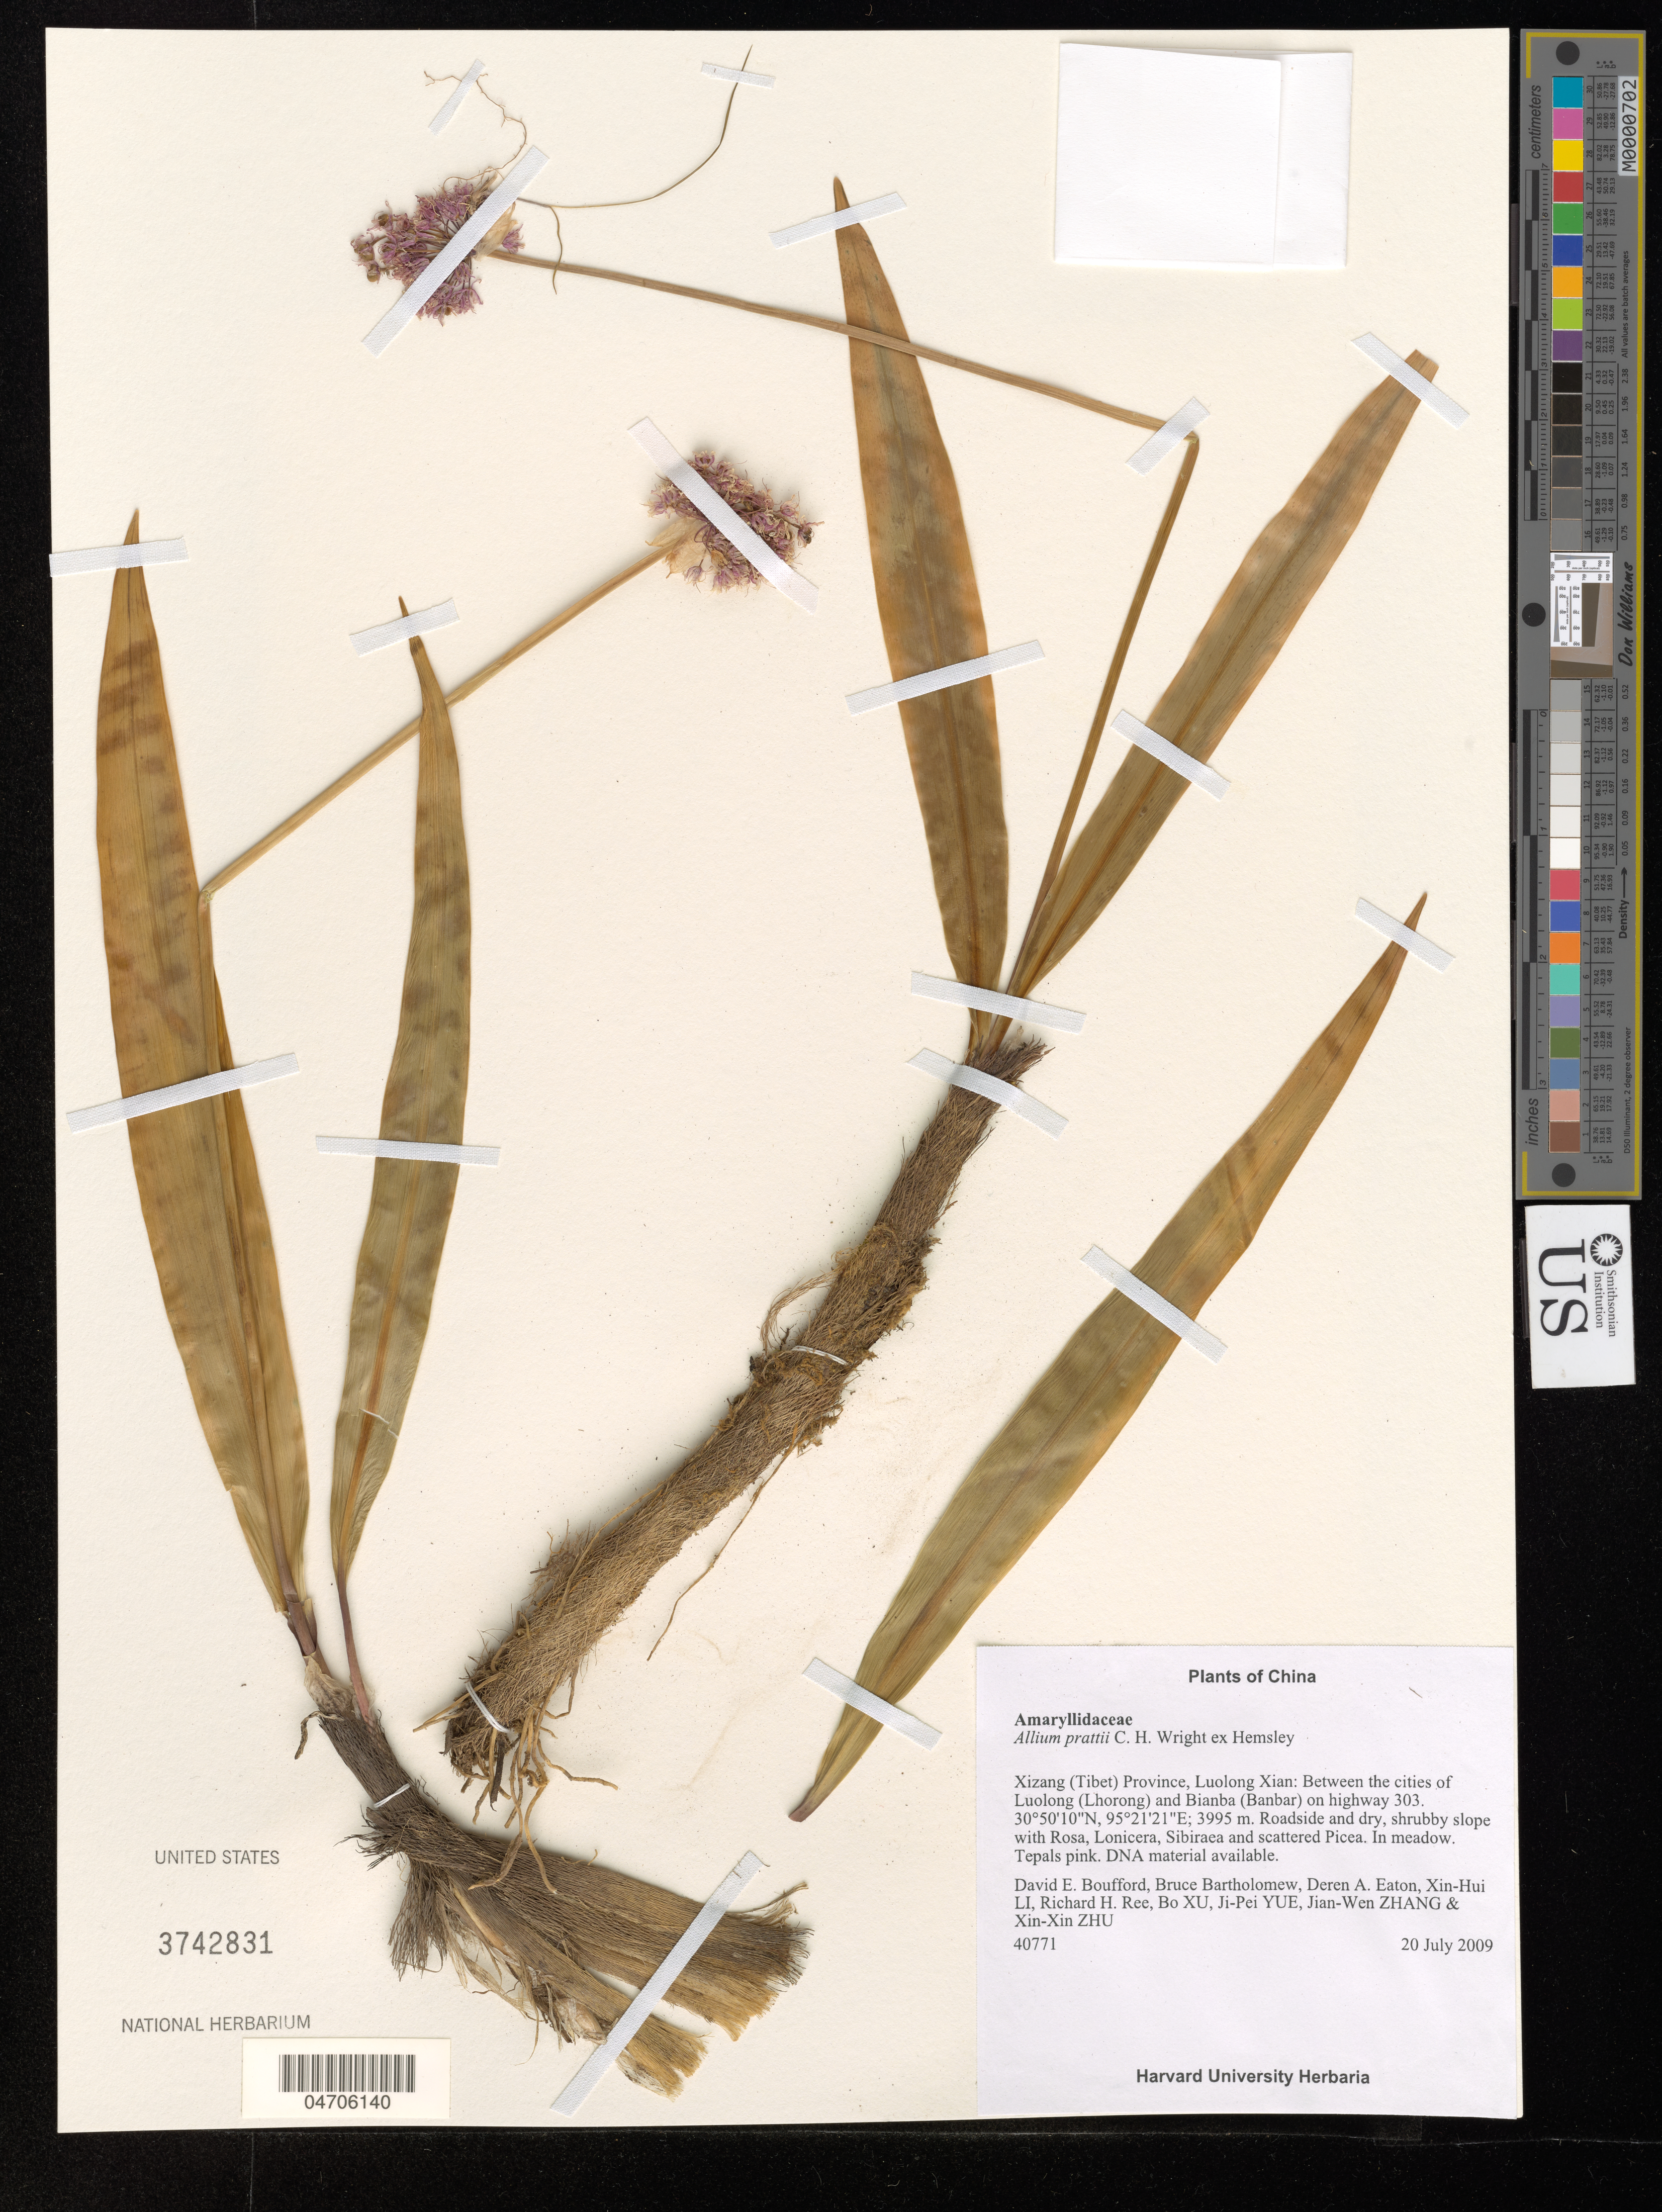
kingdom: Plantae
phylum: Tracheophyta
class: Liliopsida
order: Asparagales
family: Amaryllidaceae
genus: Allium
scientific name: Allium prattii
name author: C.H. Wright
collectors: D. E. Boufford, B. Bartholomew, D. Eaton, X. Li & et al.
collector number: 40771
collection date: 2009-07-20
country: China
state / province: Xizang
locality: (Tibet), Luolong Xian: Between the cities of Luolong (Lhorong) and Bianba (Banbar) on highway 303.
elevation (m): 3995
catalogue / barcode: US 3742831